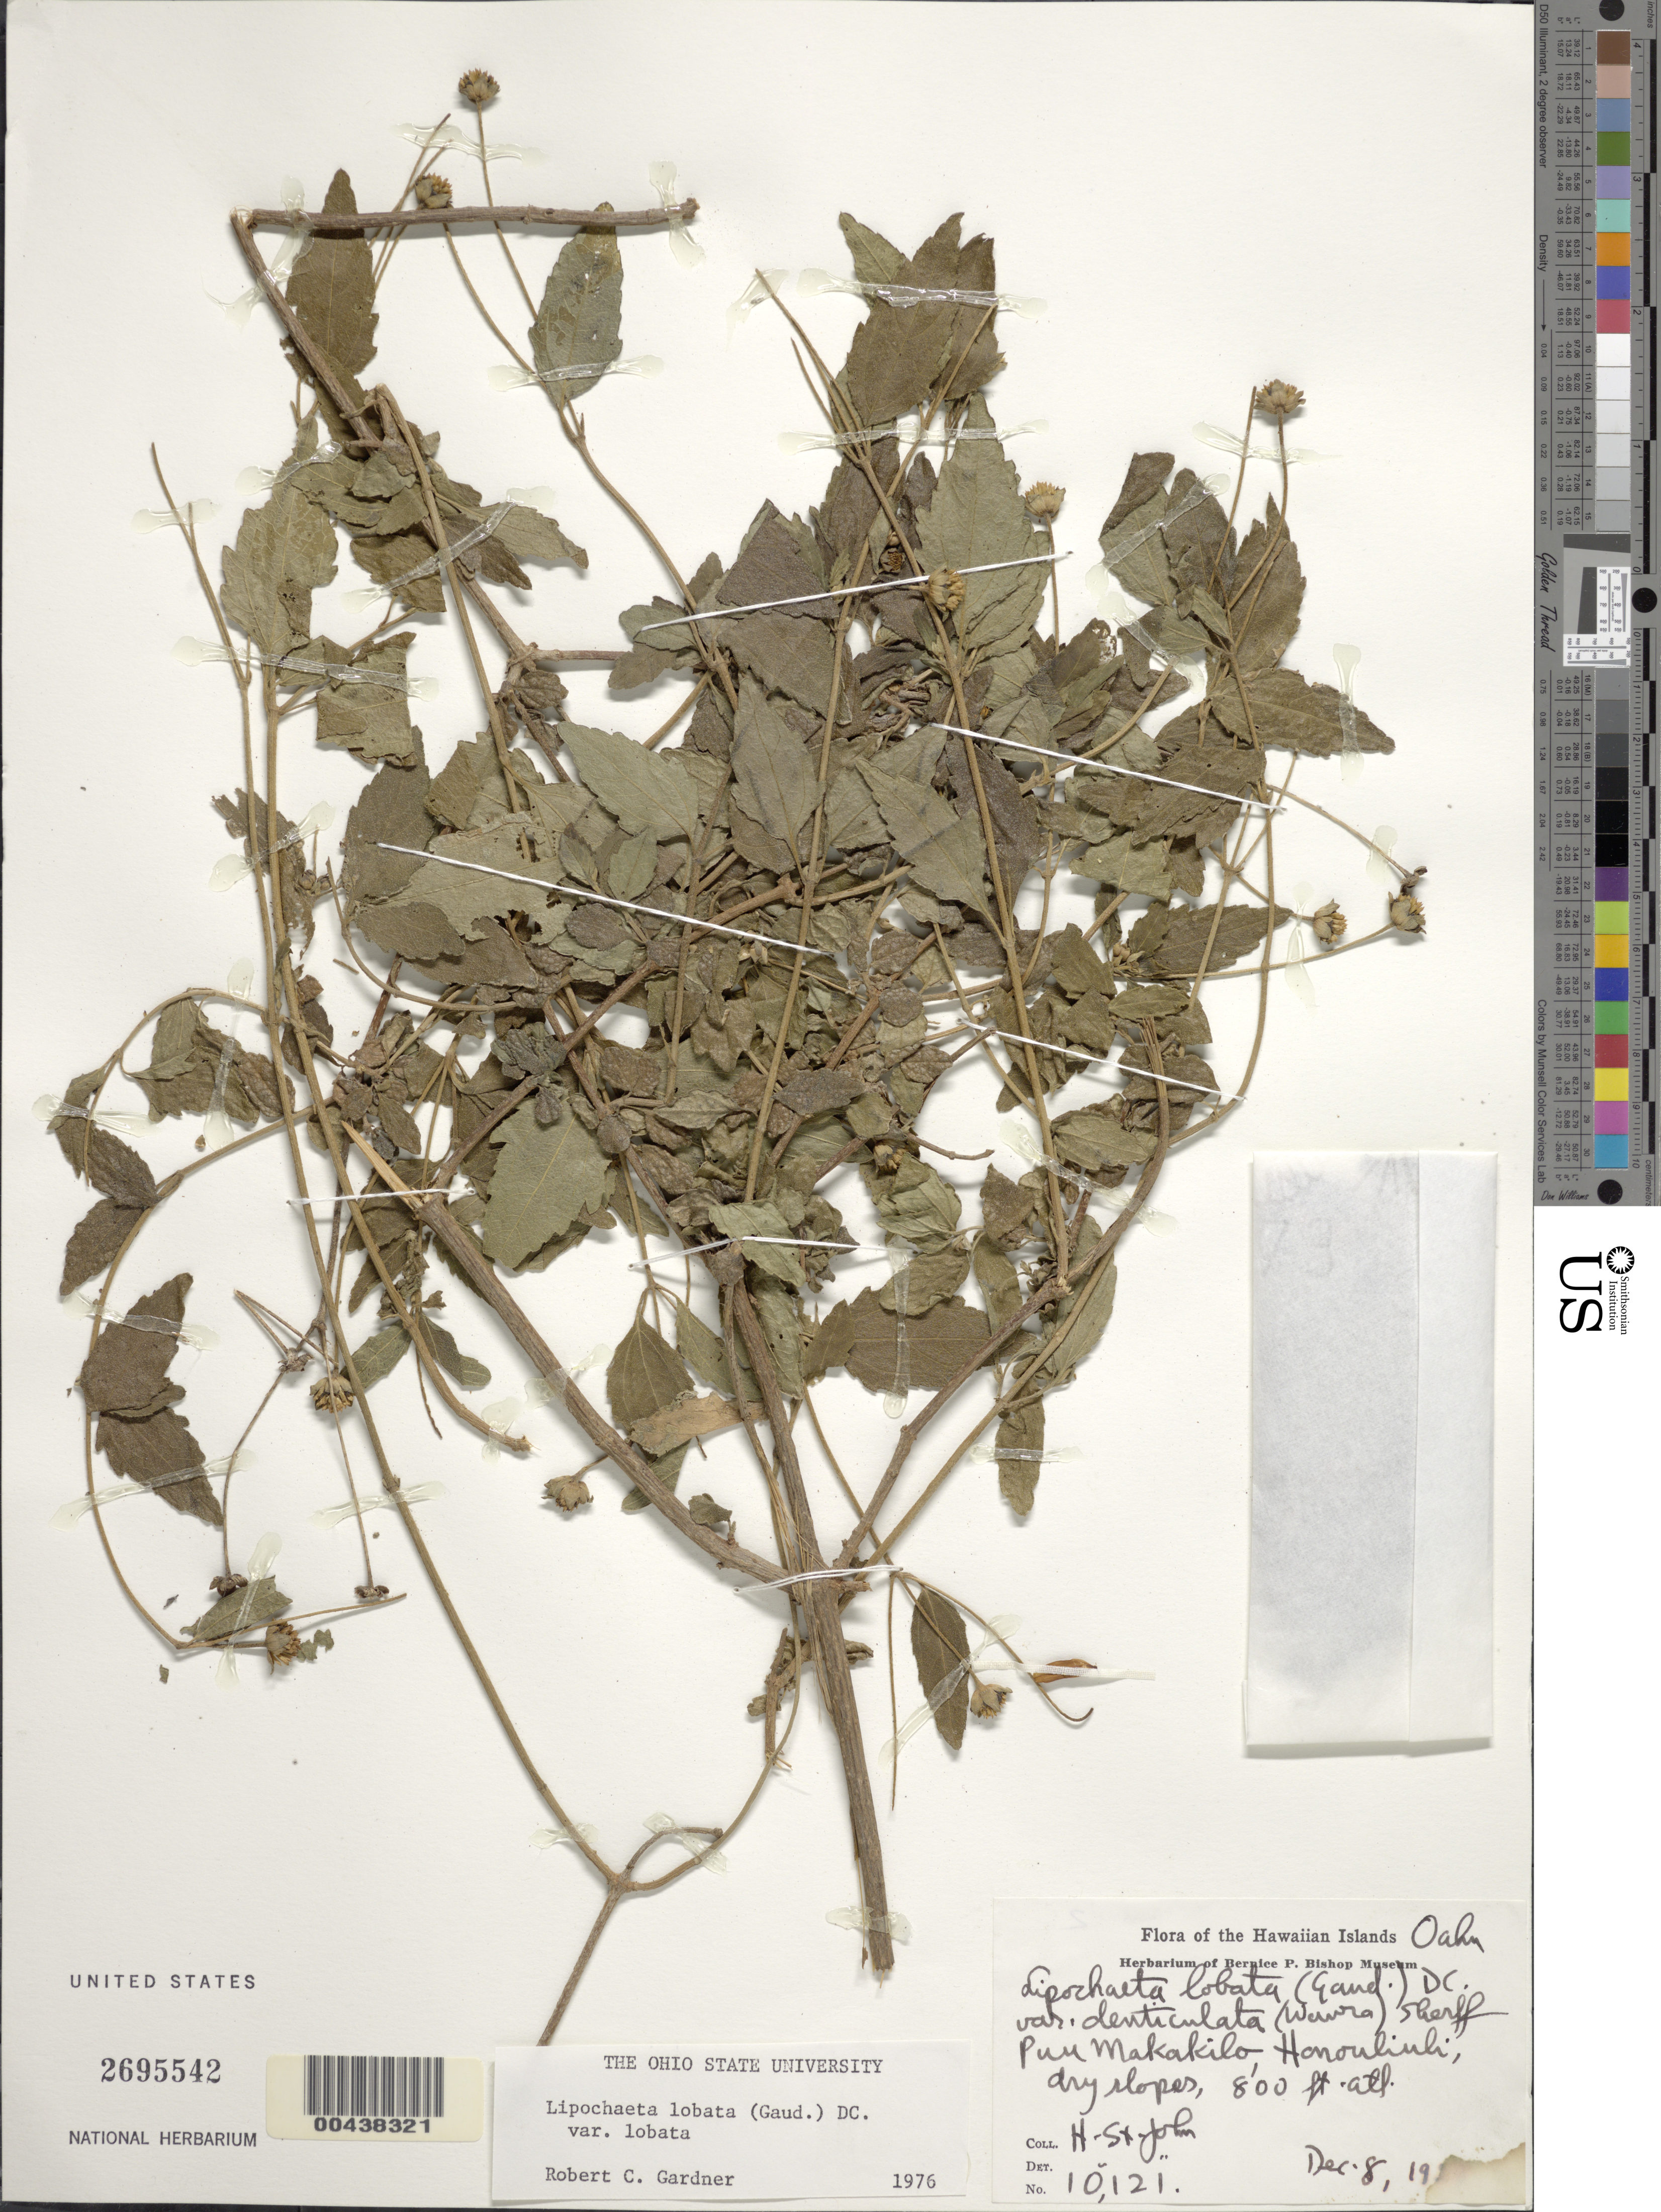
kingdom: Plantae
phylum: Tracheophyta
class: Magnoliopsida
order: Asterales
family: Asteraceae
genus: Lipochaeta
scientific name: Lipochaeta lobata var. lobata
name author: (Gaudich.) DC.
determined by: Gardner, R. C.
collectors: H. St. John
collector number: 10121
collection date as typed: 8 Dec 19??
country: United States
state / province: Hawaii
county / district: Honolulu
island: Oahu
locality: Puu Makakilo, Honouliuli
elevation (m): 244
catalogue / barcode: US 2695542